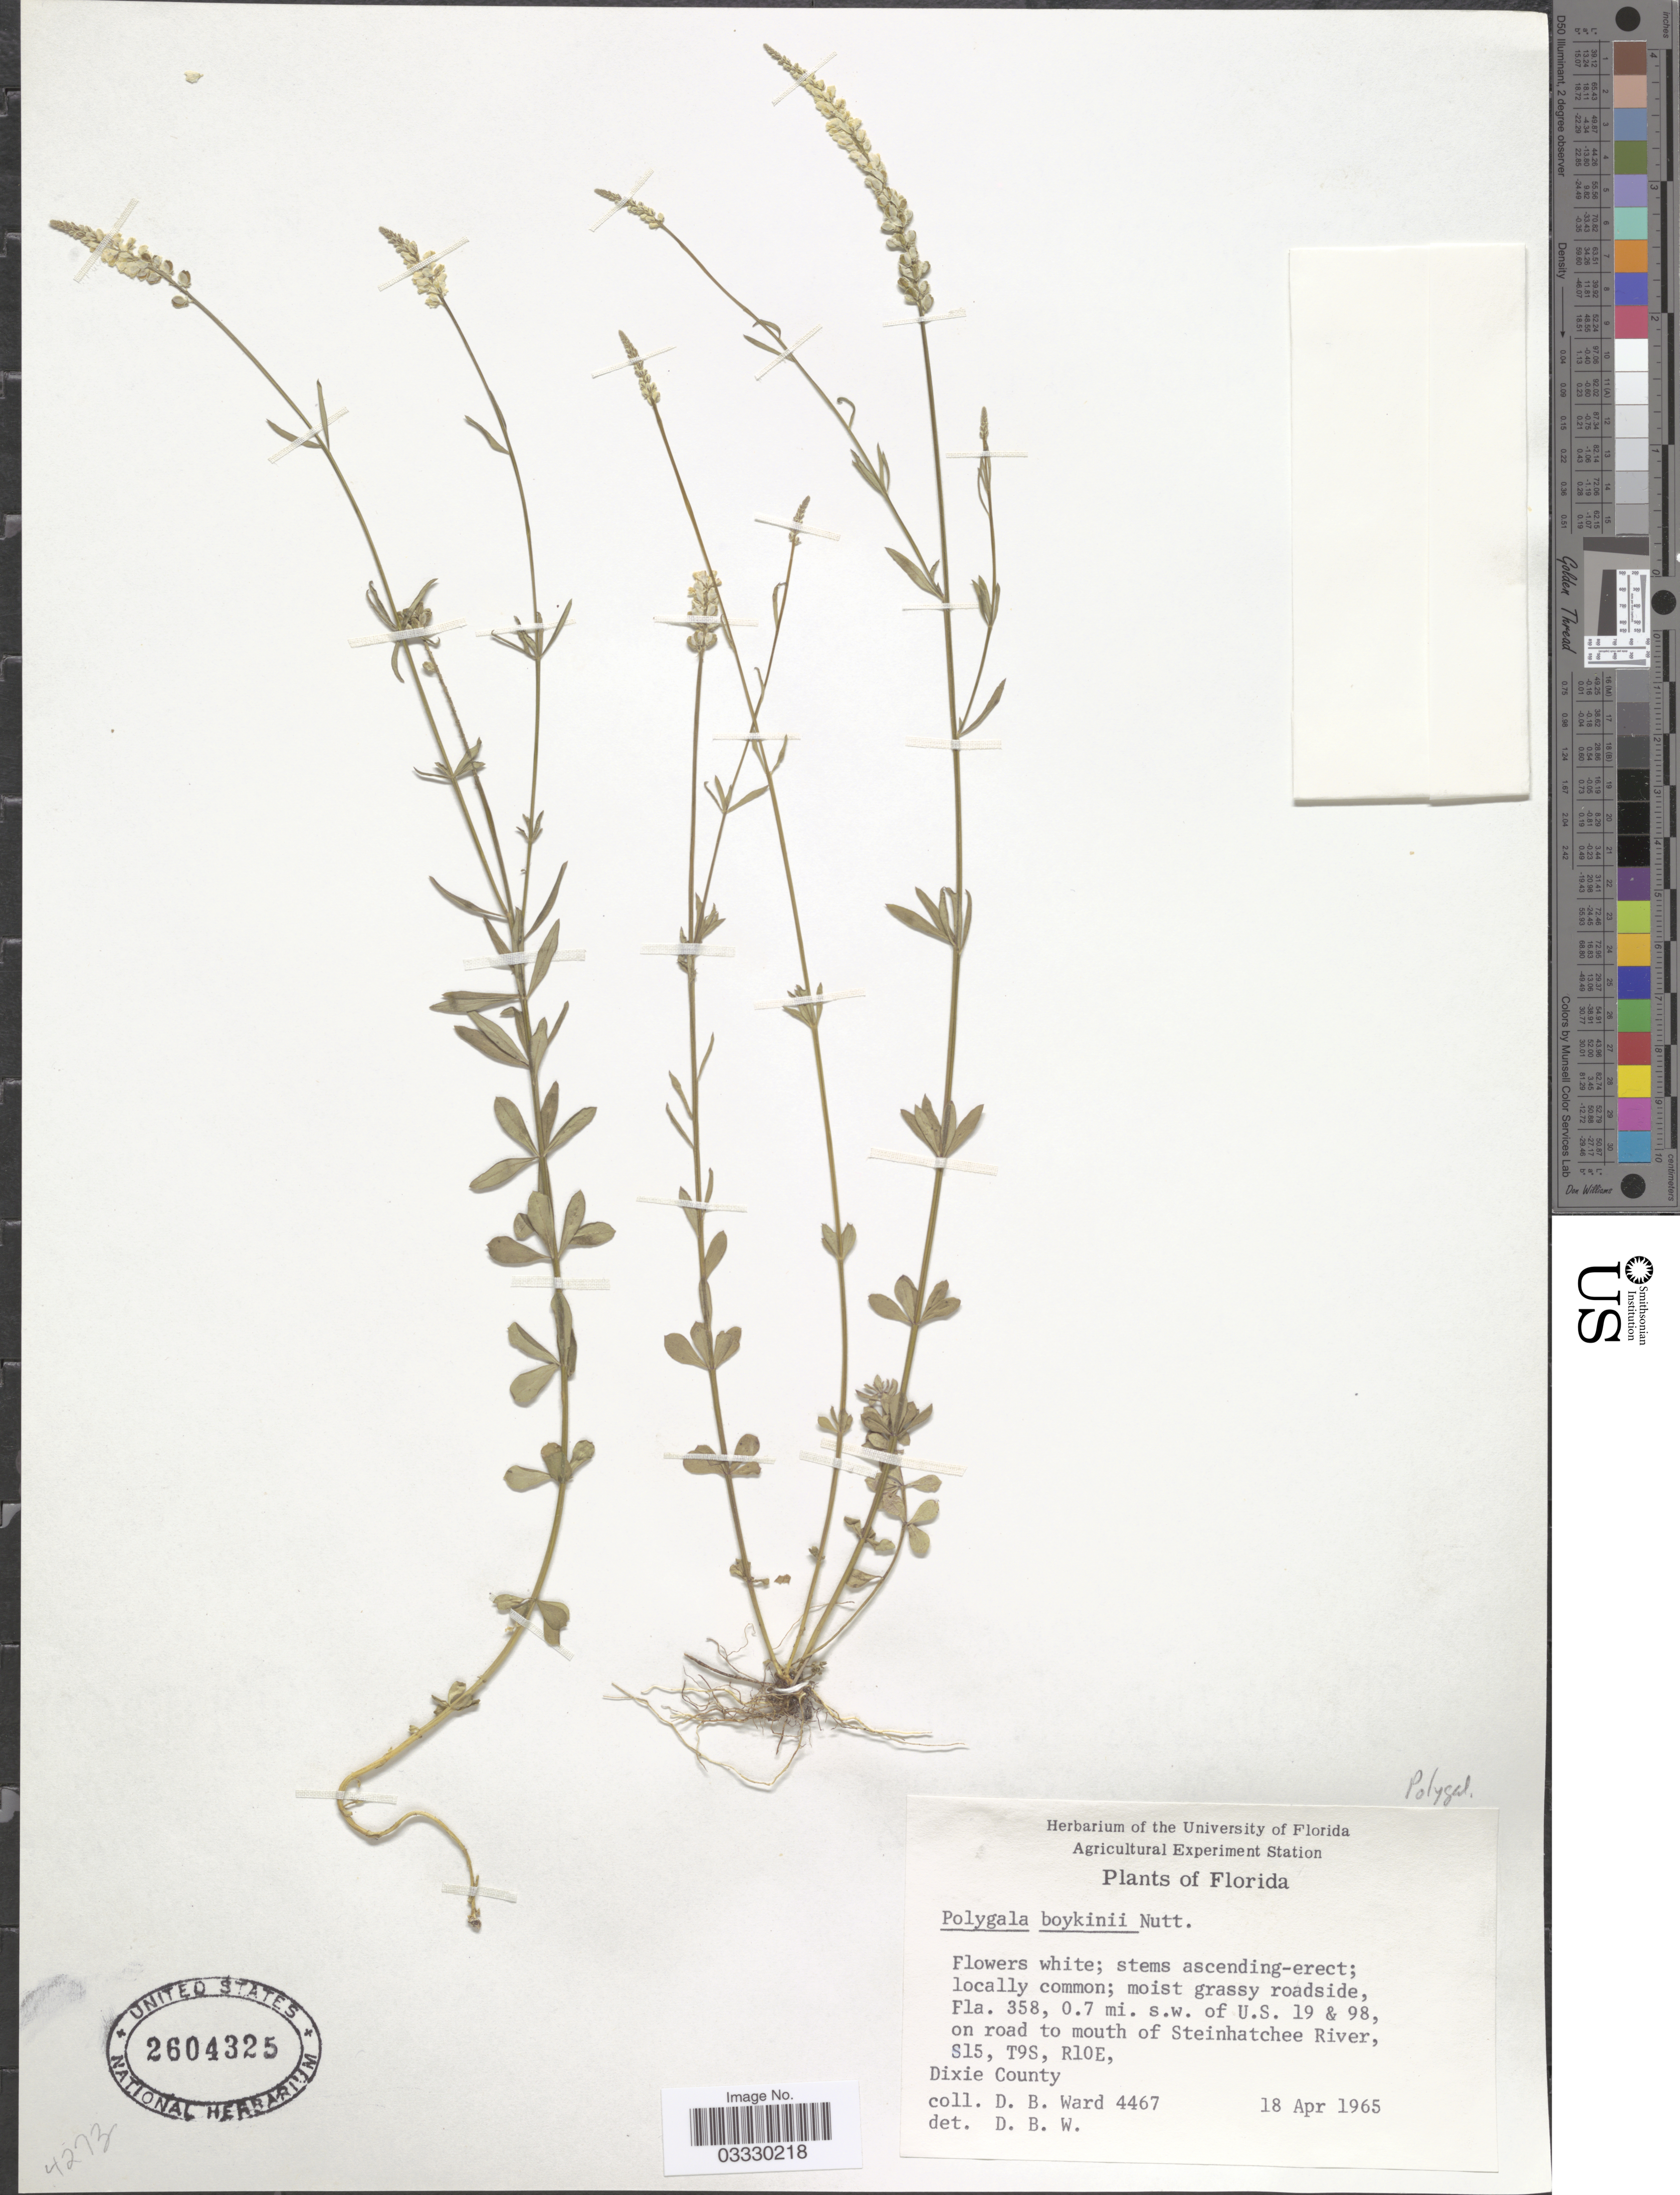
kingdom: Plantae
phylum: Tracheophyta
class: Magnoliopsida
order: Fabales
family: Polygalaceae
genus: Polygala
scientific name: Polygala boykinii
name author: Nutt.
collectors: D. B. Ward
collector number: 4467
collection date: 1965-04-18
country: United States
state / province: Florida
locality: Moist grassy roadside, Fla. 358, 0.7 mi. s.w. of U.S. 19 & 98, on road to mouth of Steinhatchee River, S15, T9S, R10E. Dixie County.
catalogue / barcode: US 2604325